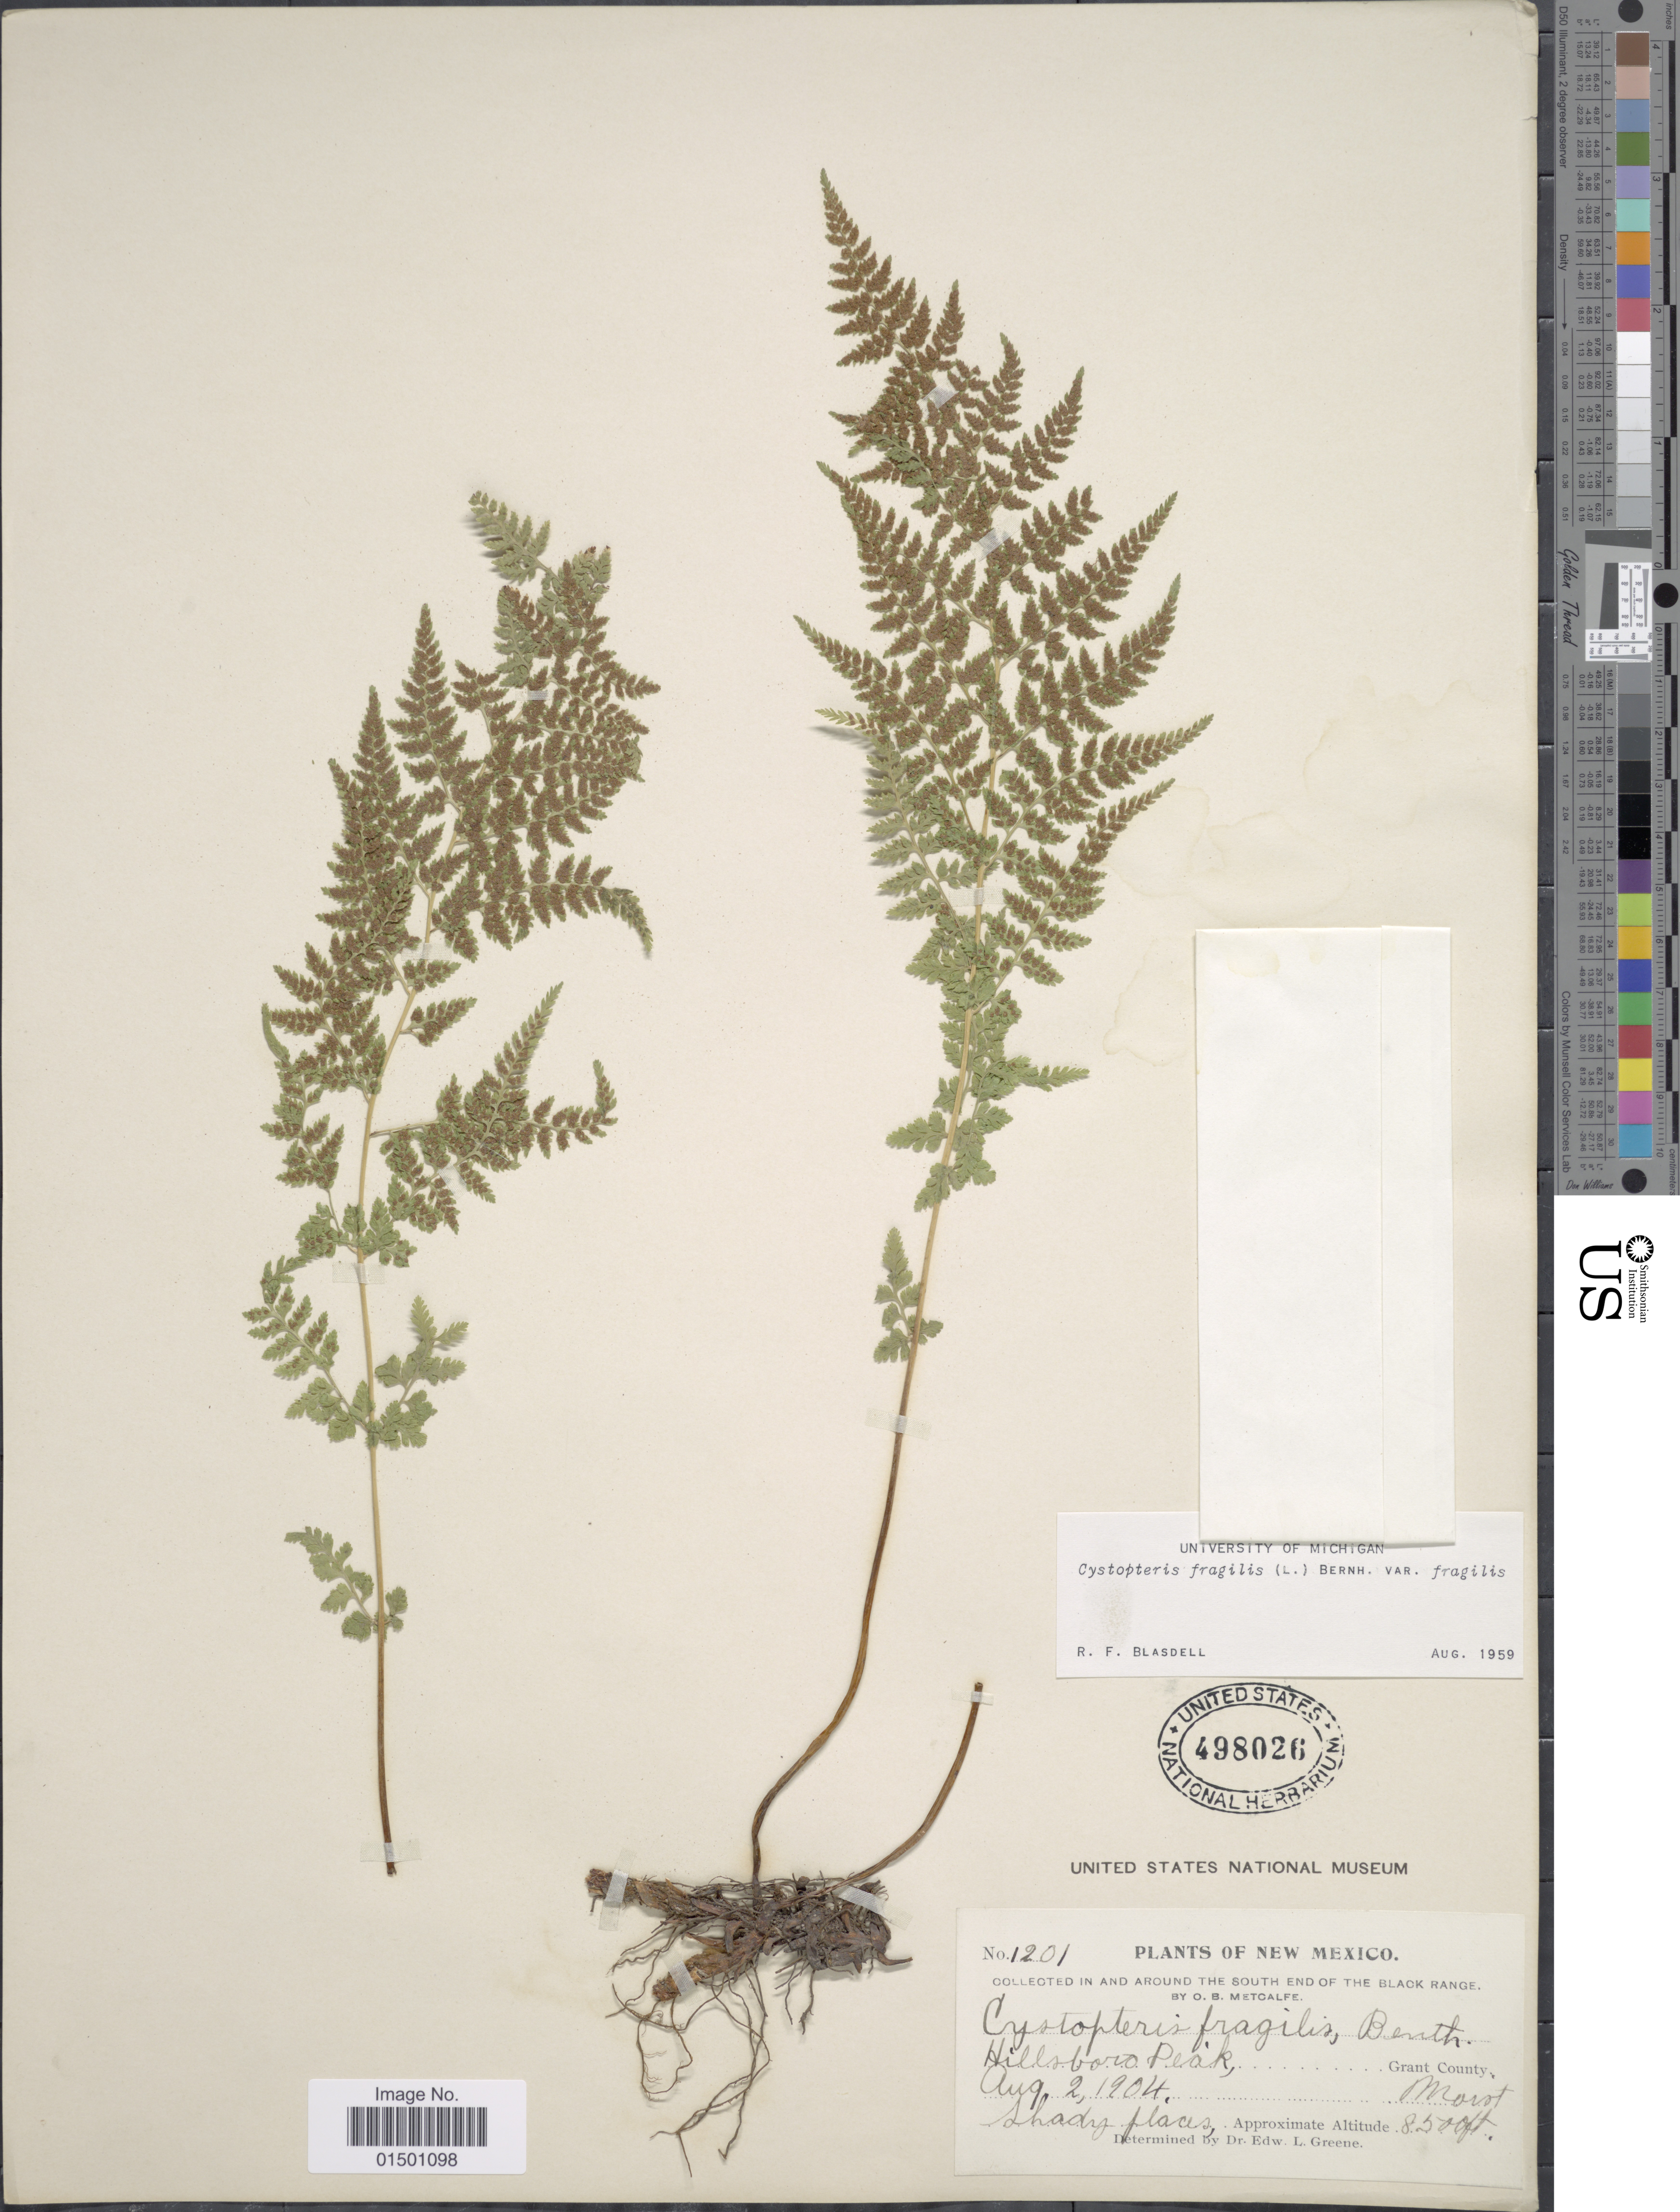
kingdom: Plantae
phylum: Tracheophyta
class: Polypodiopsida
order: Polypodiales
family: Cystopteridaceae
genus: Cystopteris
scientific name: Cystopteris diaphana x C. fragilis (L.) Bernh.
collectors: O. B. Metcalfe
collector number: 1201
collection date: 1904-08-02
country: United States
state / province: New Mexico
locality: In and around the Soutyh end of the Black Range, Hillsboro Peak, Grant County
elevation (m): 2591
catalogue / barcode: US 498026